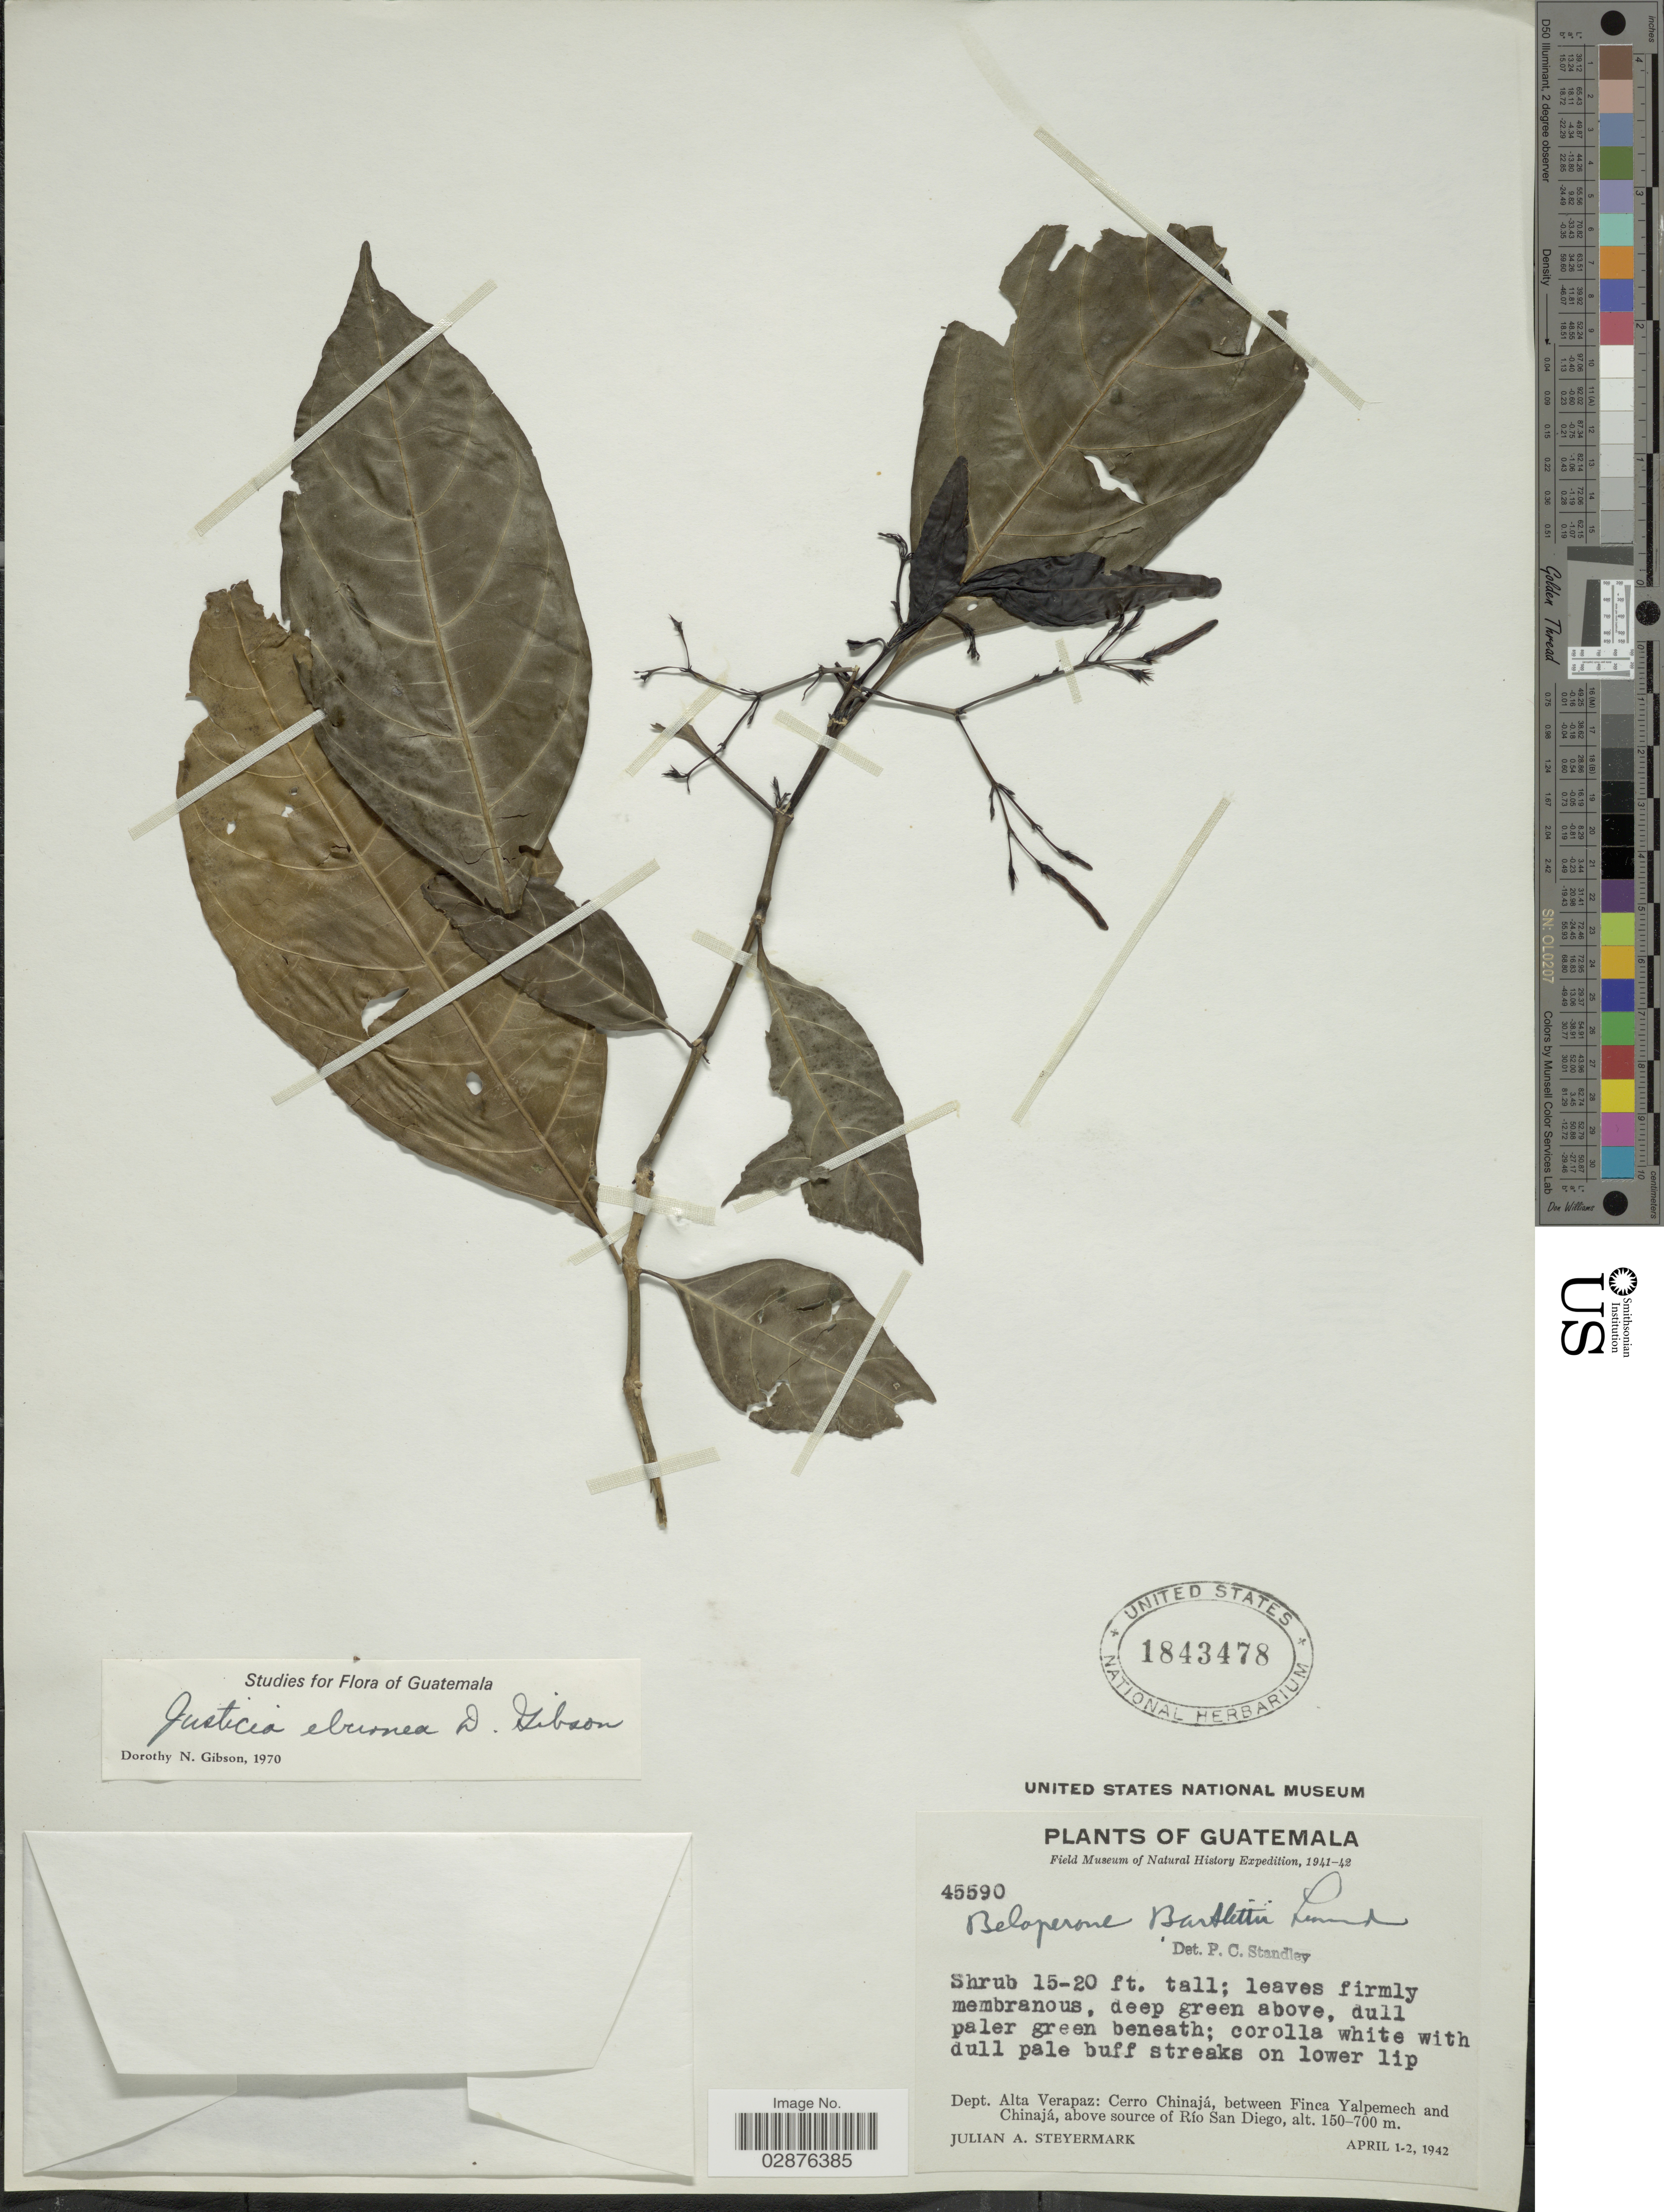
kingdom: Plantae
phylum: Tracheophyta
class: Magnoliopsida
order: Lamiales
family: Acanthaceae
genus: Justicia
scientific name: Justicia eburnea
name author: D.N. Gibson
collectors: J. Steyermark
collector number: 45590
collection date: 1942-04-01/1942-04-02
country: Guatemala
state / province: Alta Verapaz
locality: Dept. Alta Verapaz: Cerro Chinajá, between Finca Yalpemech and Chinajá, above source of Río San Diego.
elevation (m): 150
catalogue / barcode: US 1843478